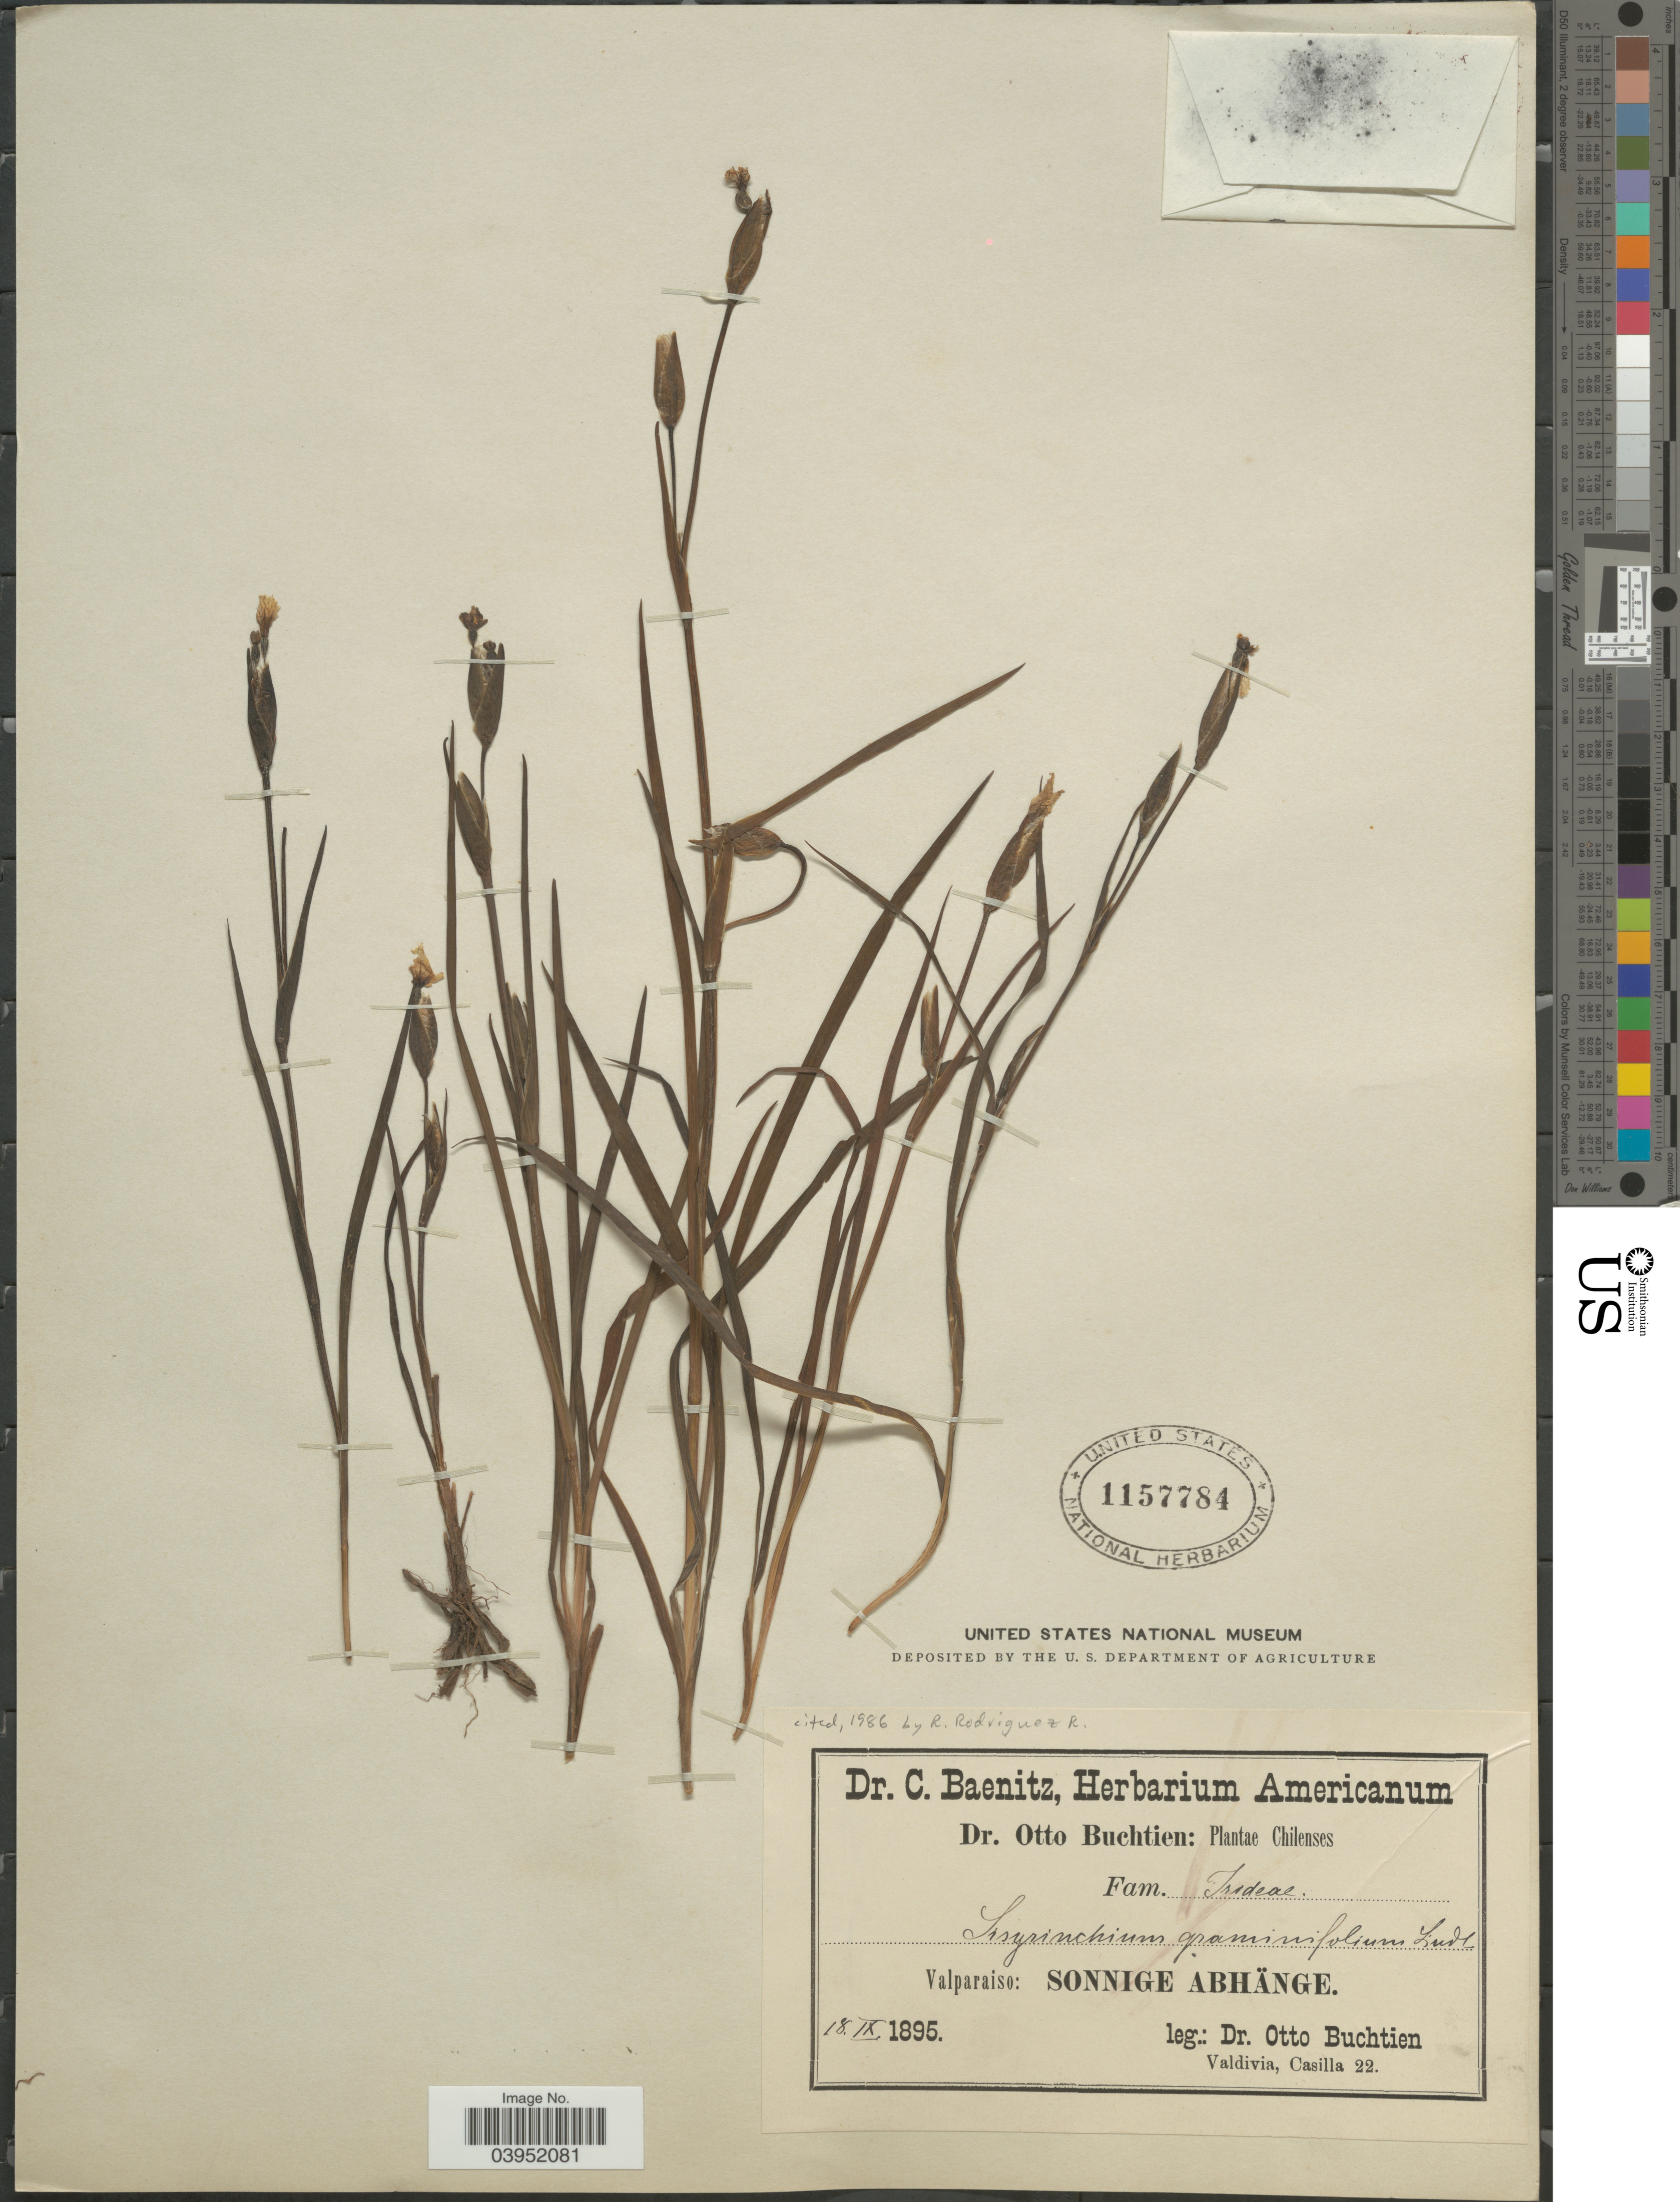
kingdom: Plantae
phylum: Tracheophyta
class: Liliopsida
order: Asparagales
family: Iridaceae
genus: Sisyrinchium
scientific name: Sisyrinchium graminifolium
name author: Lindl.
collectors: O. Buchtien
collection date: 1895-09-18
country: Chile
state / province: Valparaíso (V)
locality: Sonnige Abhänge.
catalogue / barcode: US 1157784